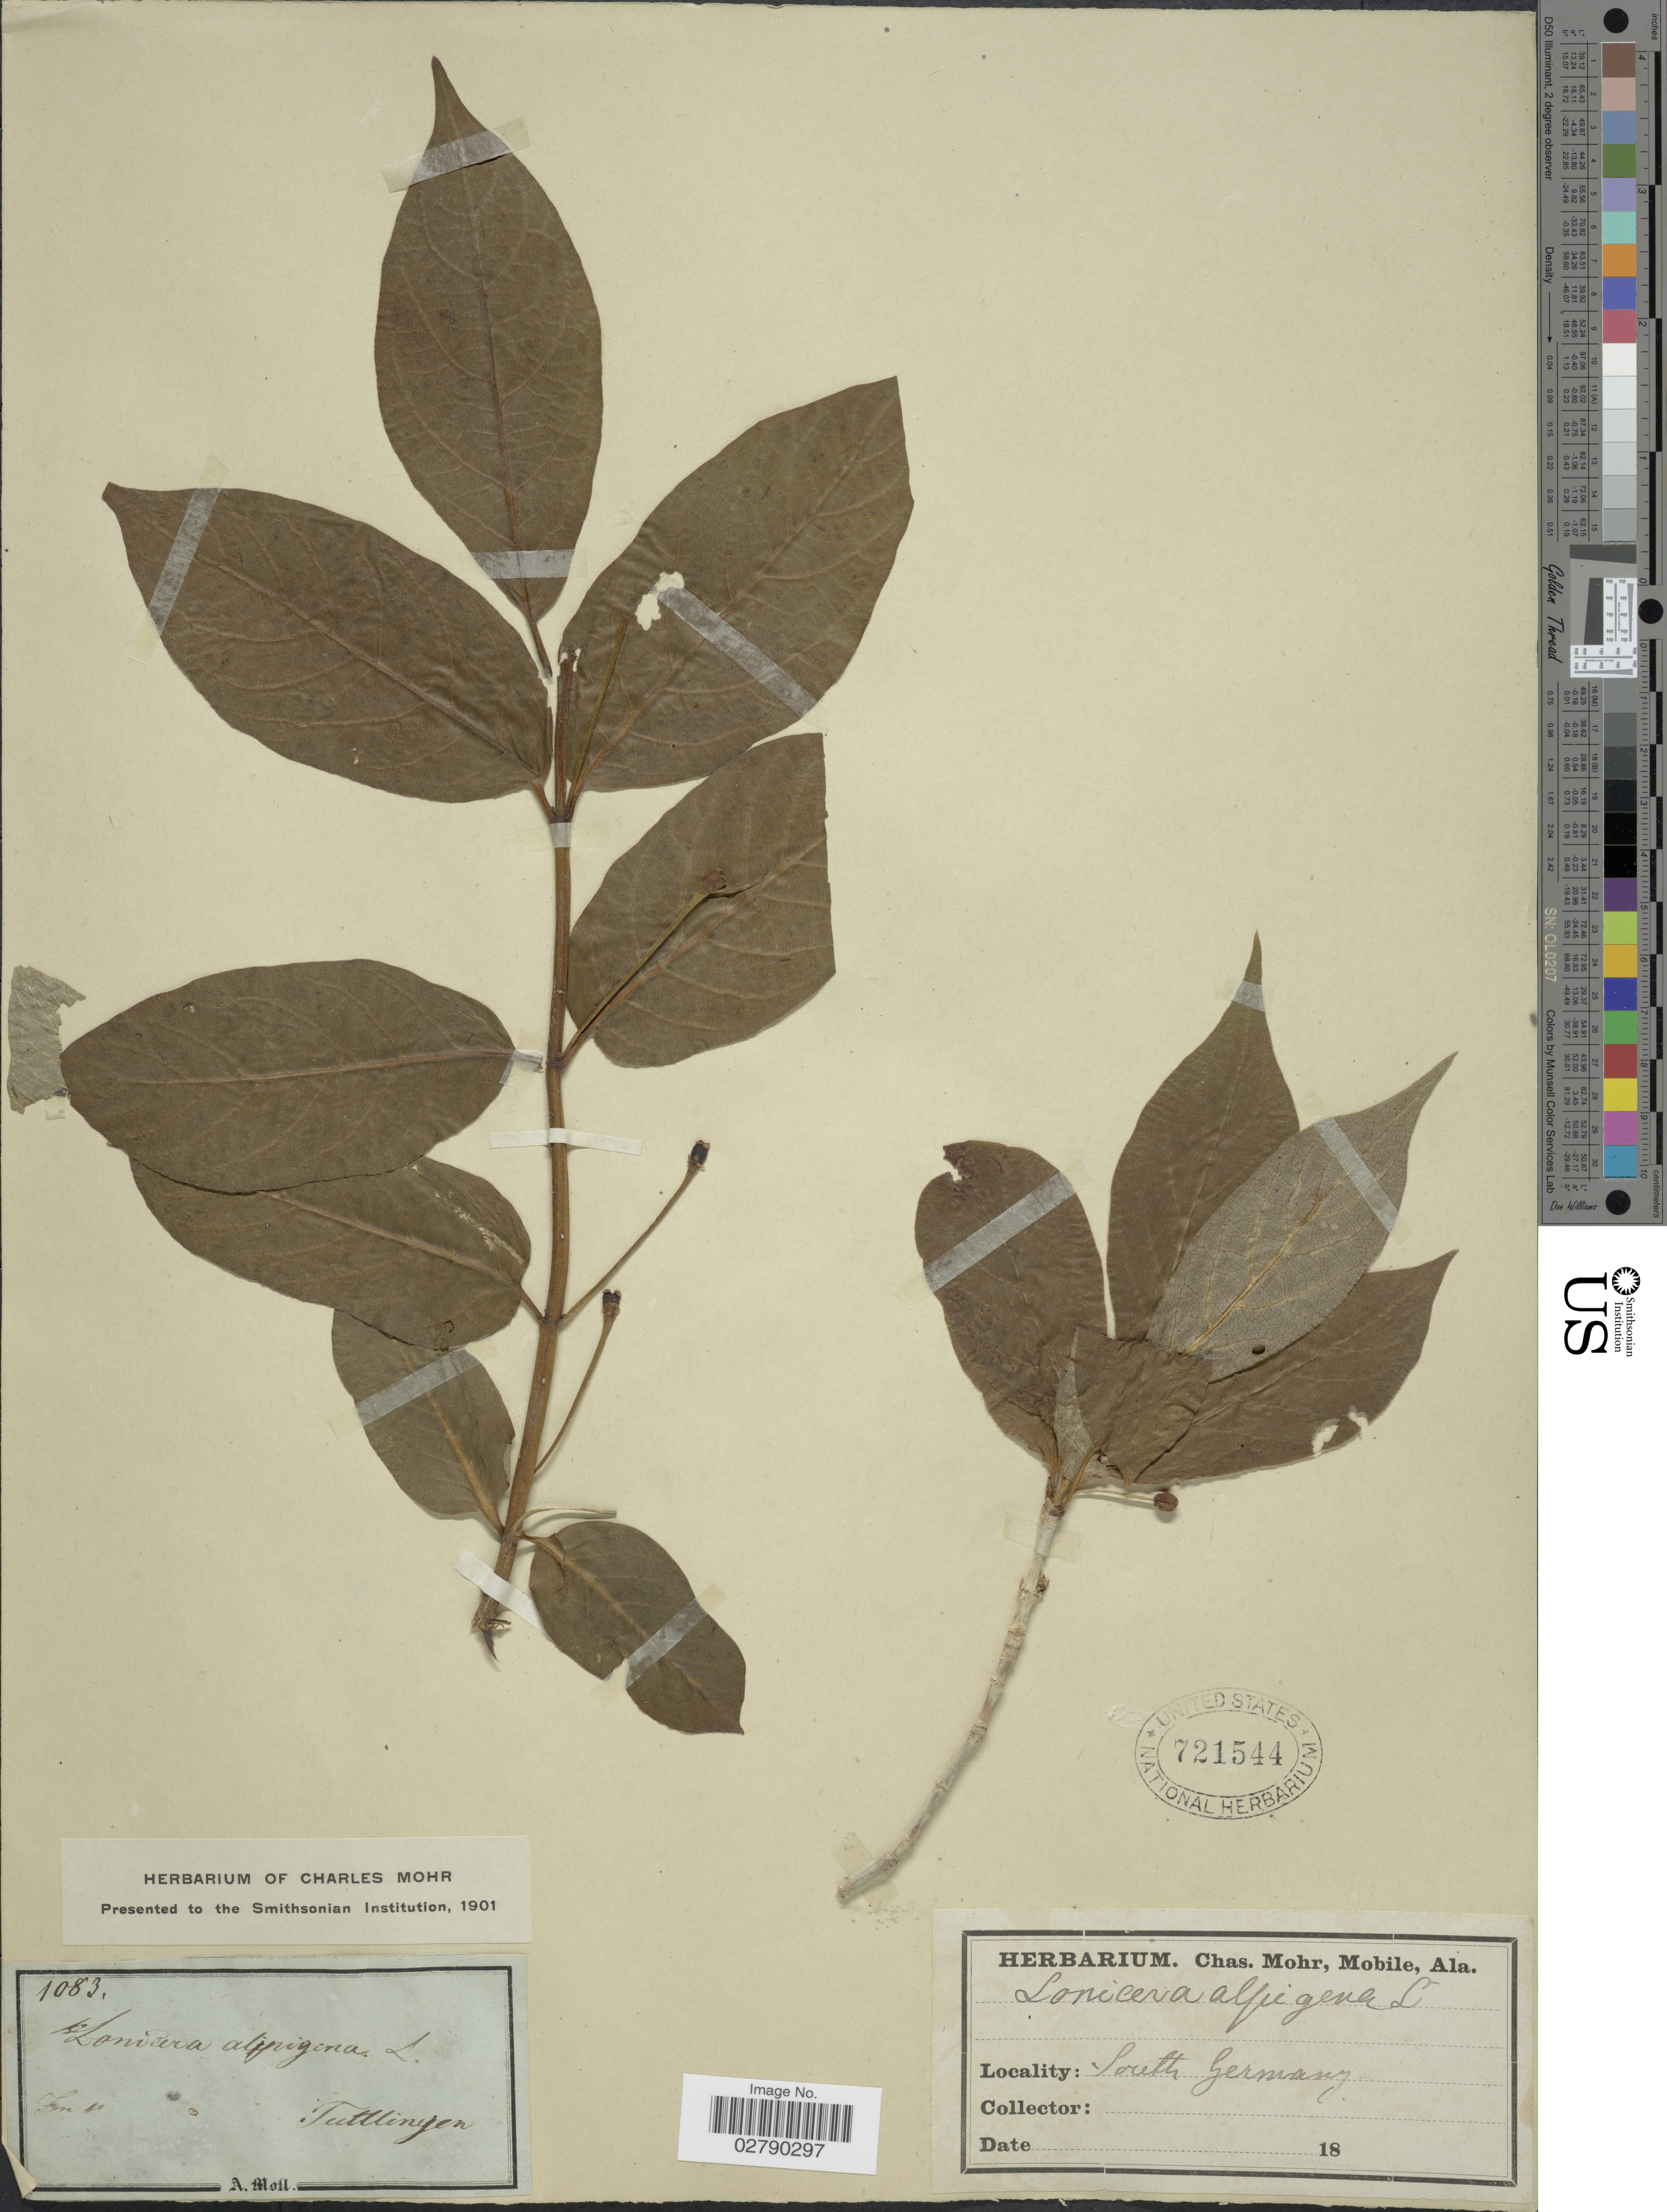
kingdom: Plantae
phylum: Tracheophyta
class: Magnoliopsida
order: Dipsacales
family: Caprifoliaceae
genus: Leycesteria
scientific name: Leycesteria alpigena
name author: L.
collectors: A. Moll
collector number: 1083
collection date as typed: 18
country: Germany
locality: South Germany. Tuttlinger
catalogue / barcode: US 721544